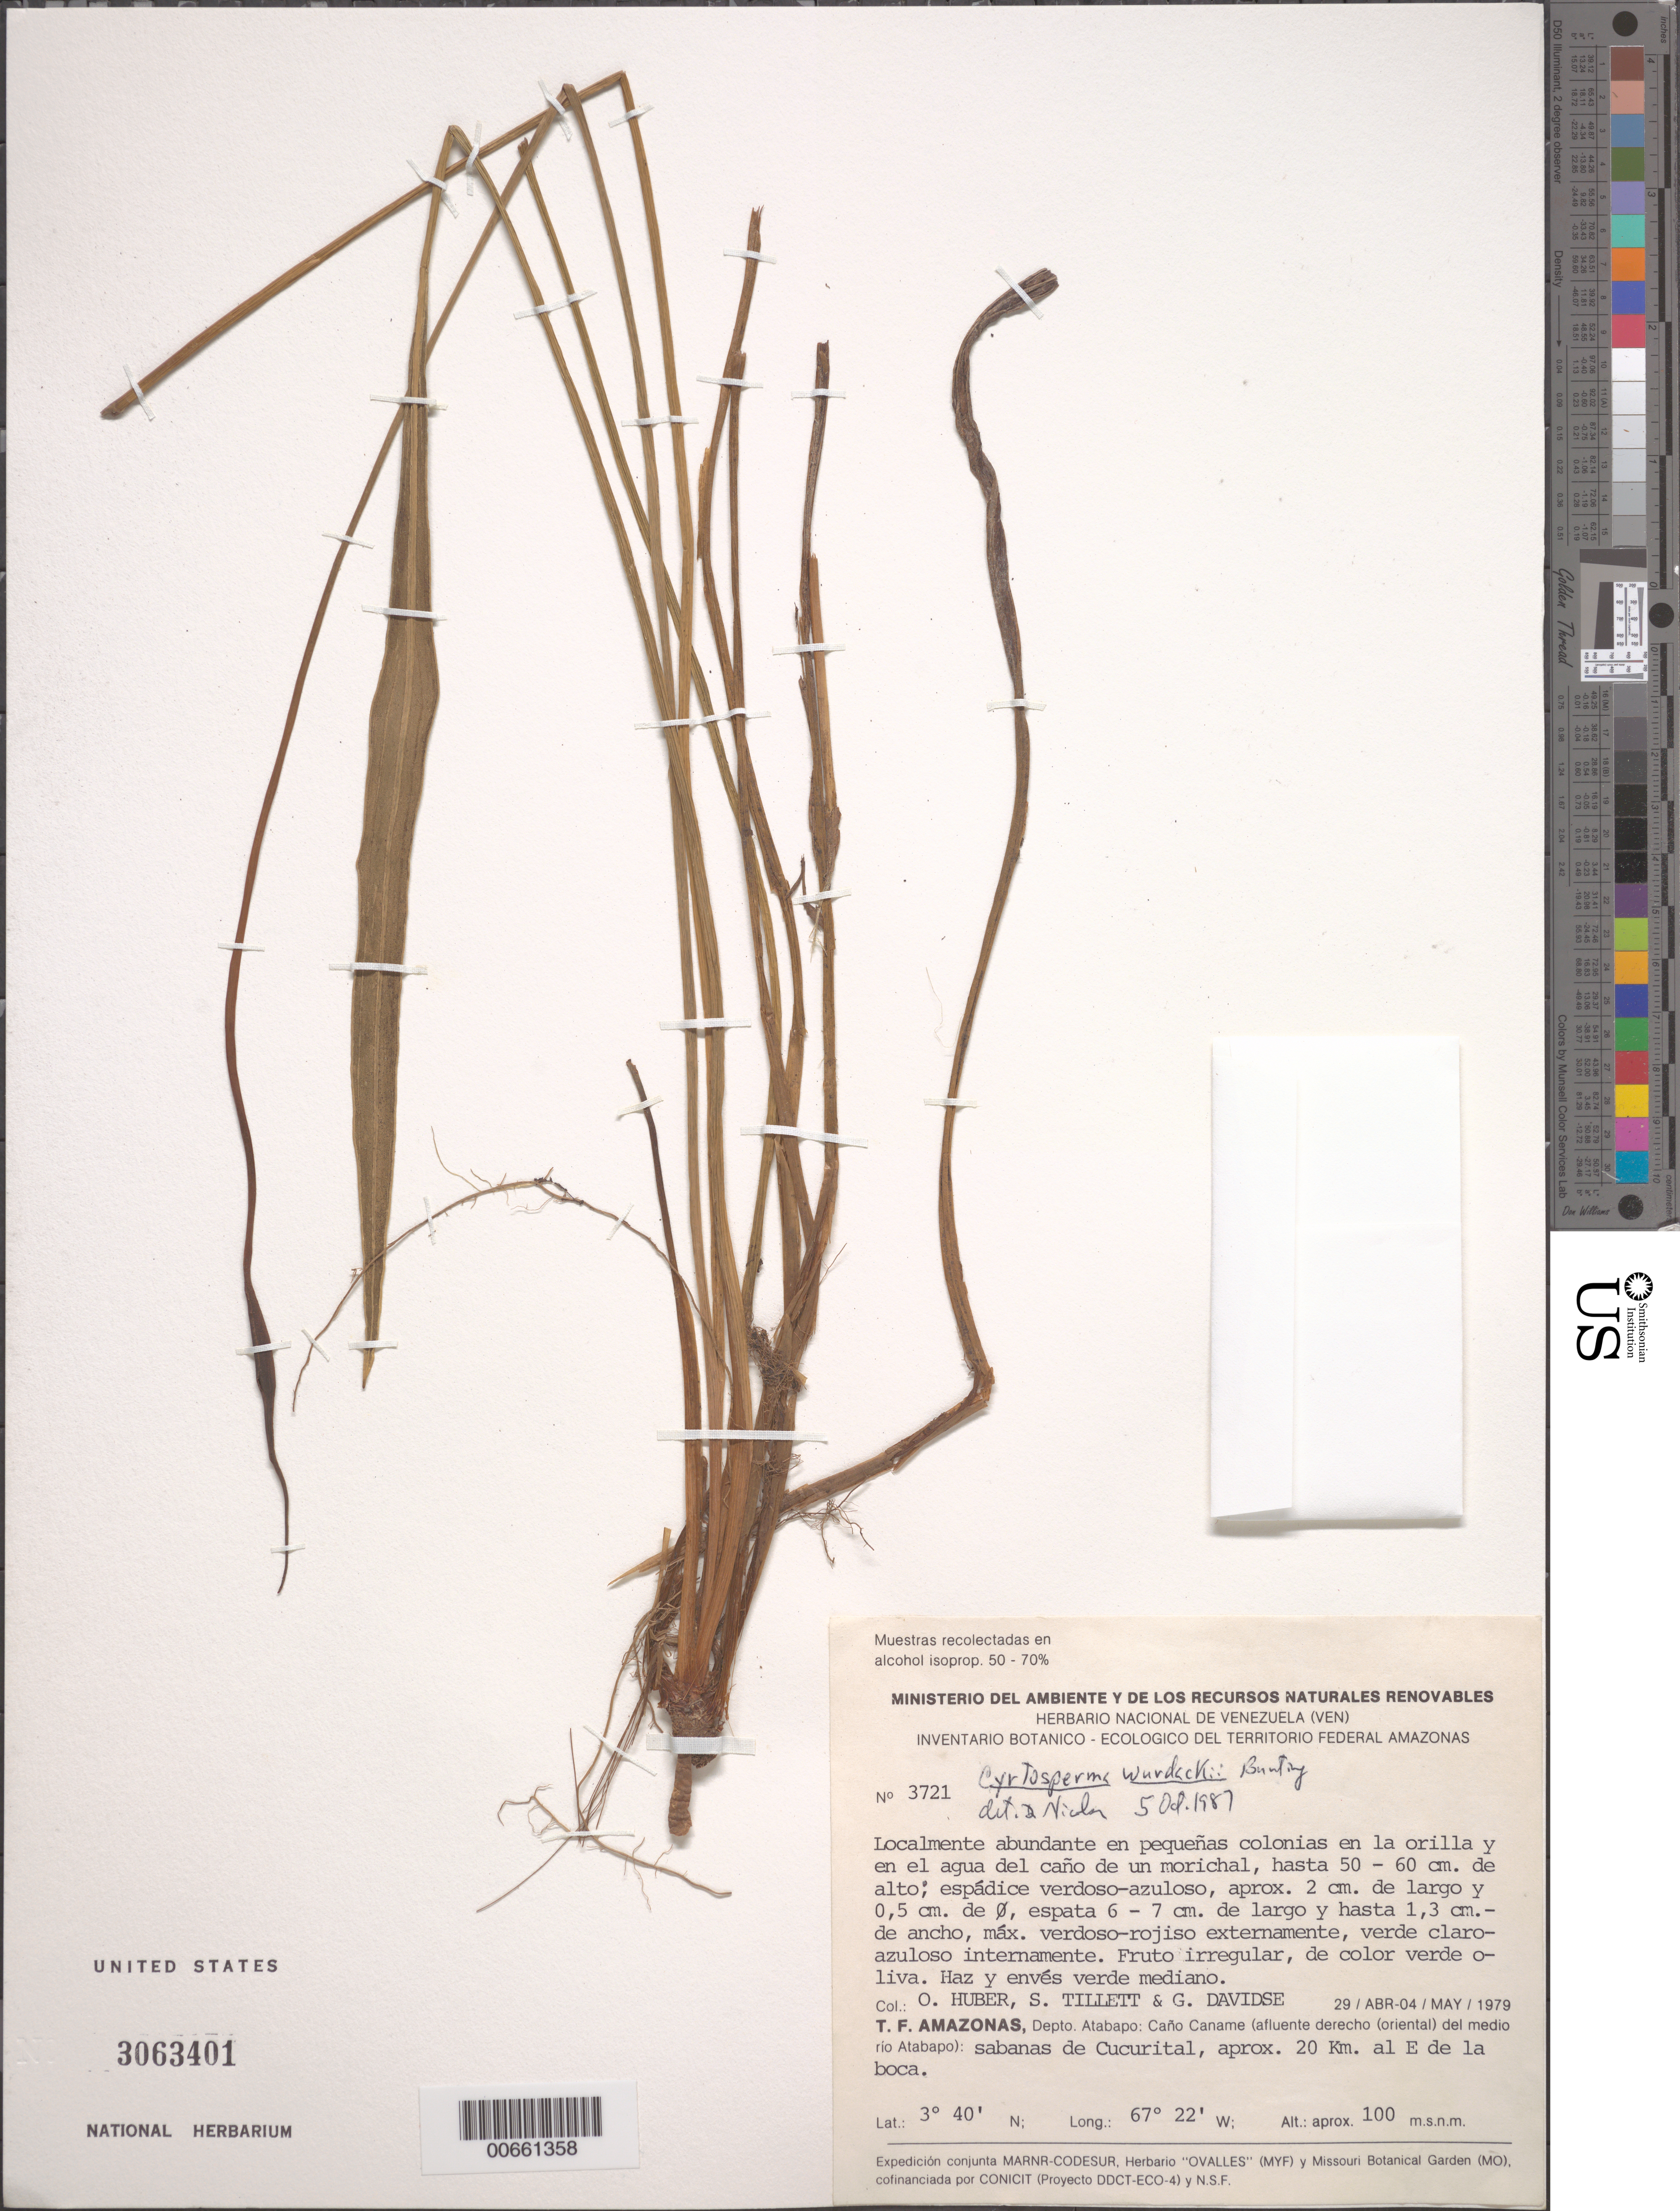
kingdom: Plantae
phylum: Tracheophyta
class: Liliopsida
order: Alismatales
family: Araceae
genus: Urospatha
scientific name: Urospatha wurdackii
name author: (G.S. Bunting) A. Hay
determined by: Strong, Mark T., (BOT), Smithsonian Institution - National Museum of Natural History (UNITED STATES)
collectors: O. Huber, S. S. Tillett & G. Davidse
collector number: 3721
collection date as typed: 29-Apr-79 to 4-May-79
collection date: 1979-04-29/1979-05-04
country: Venezuela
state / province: Amazonas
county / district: Atabapo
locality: Caño Caname (afluente derecho del medio Río Atabapo); Sabanas de Cucurital, aprox 20km al E de la boca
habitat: Cucurital savannahs, in border and in the water of a ditch with moriche plants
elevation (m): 100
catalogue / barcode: US 3063401